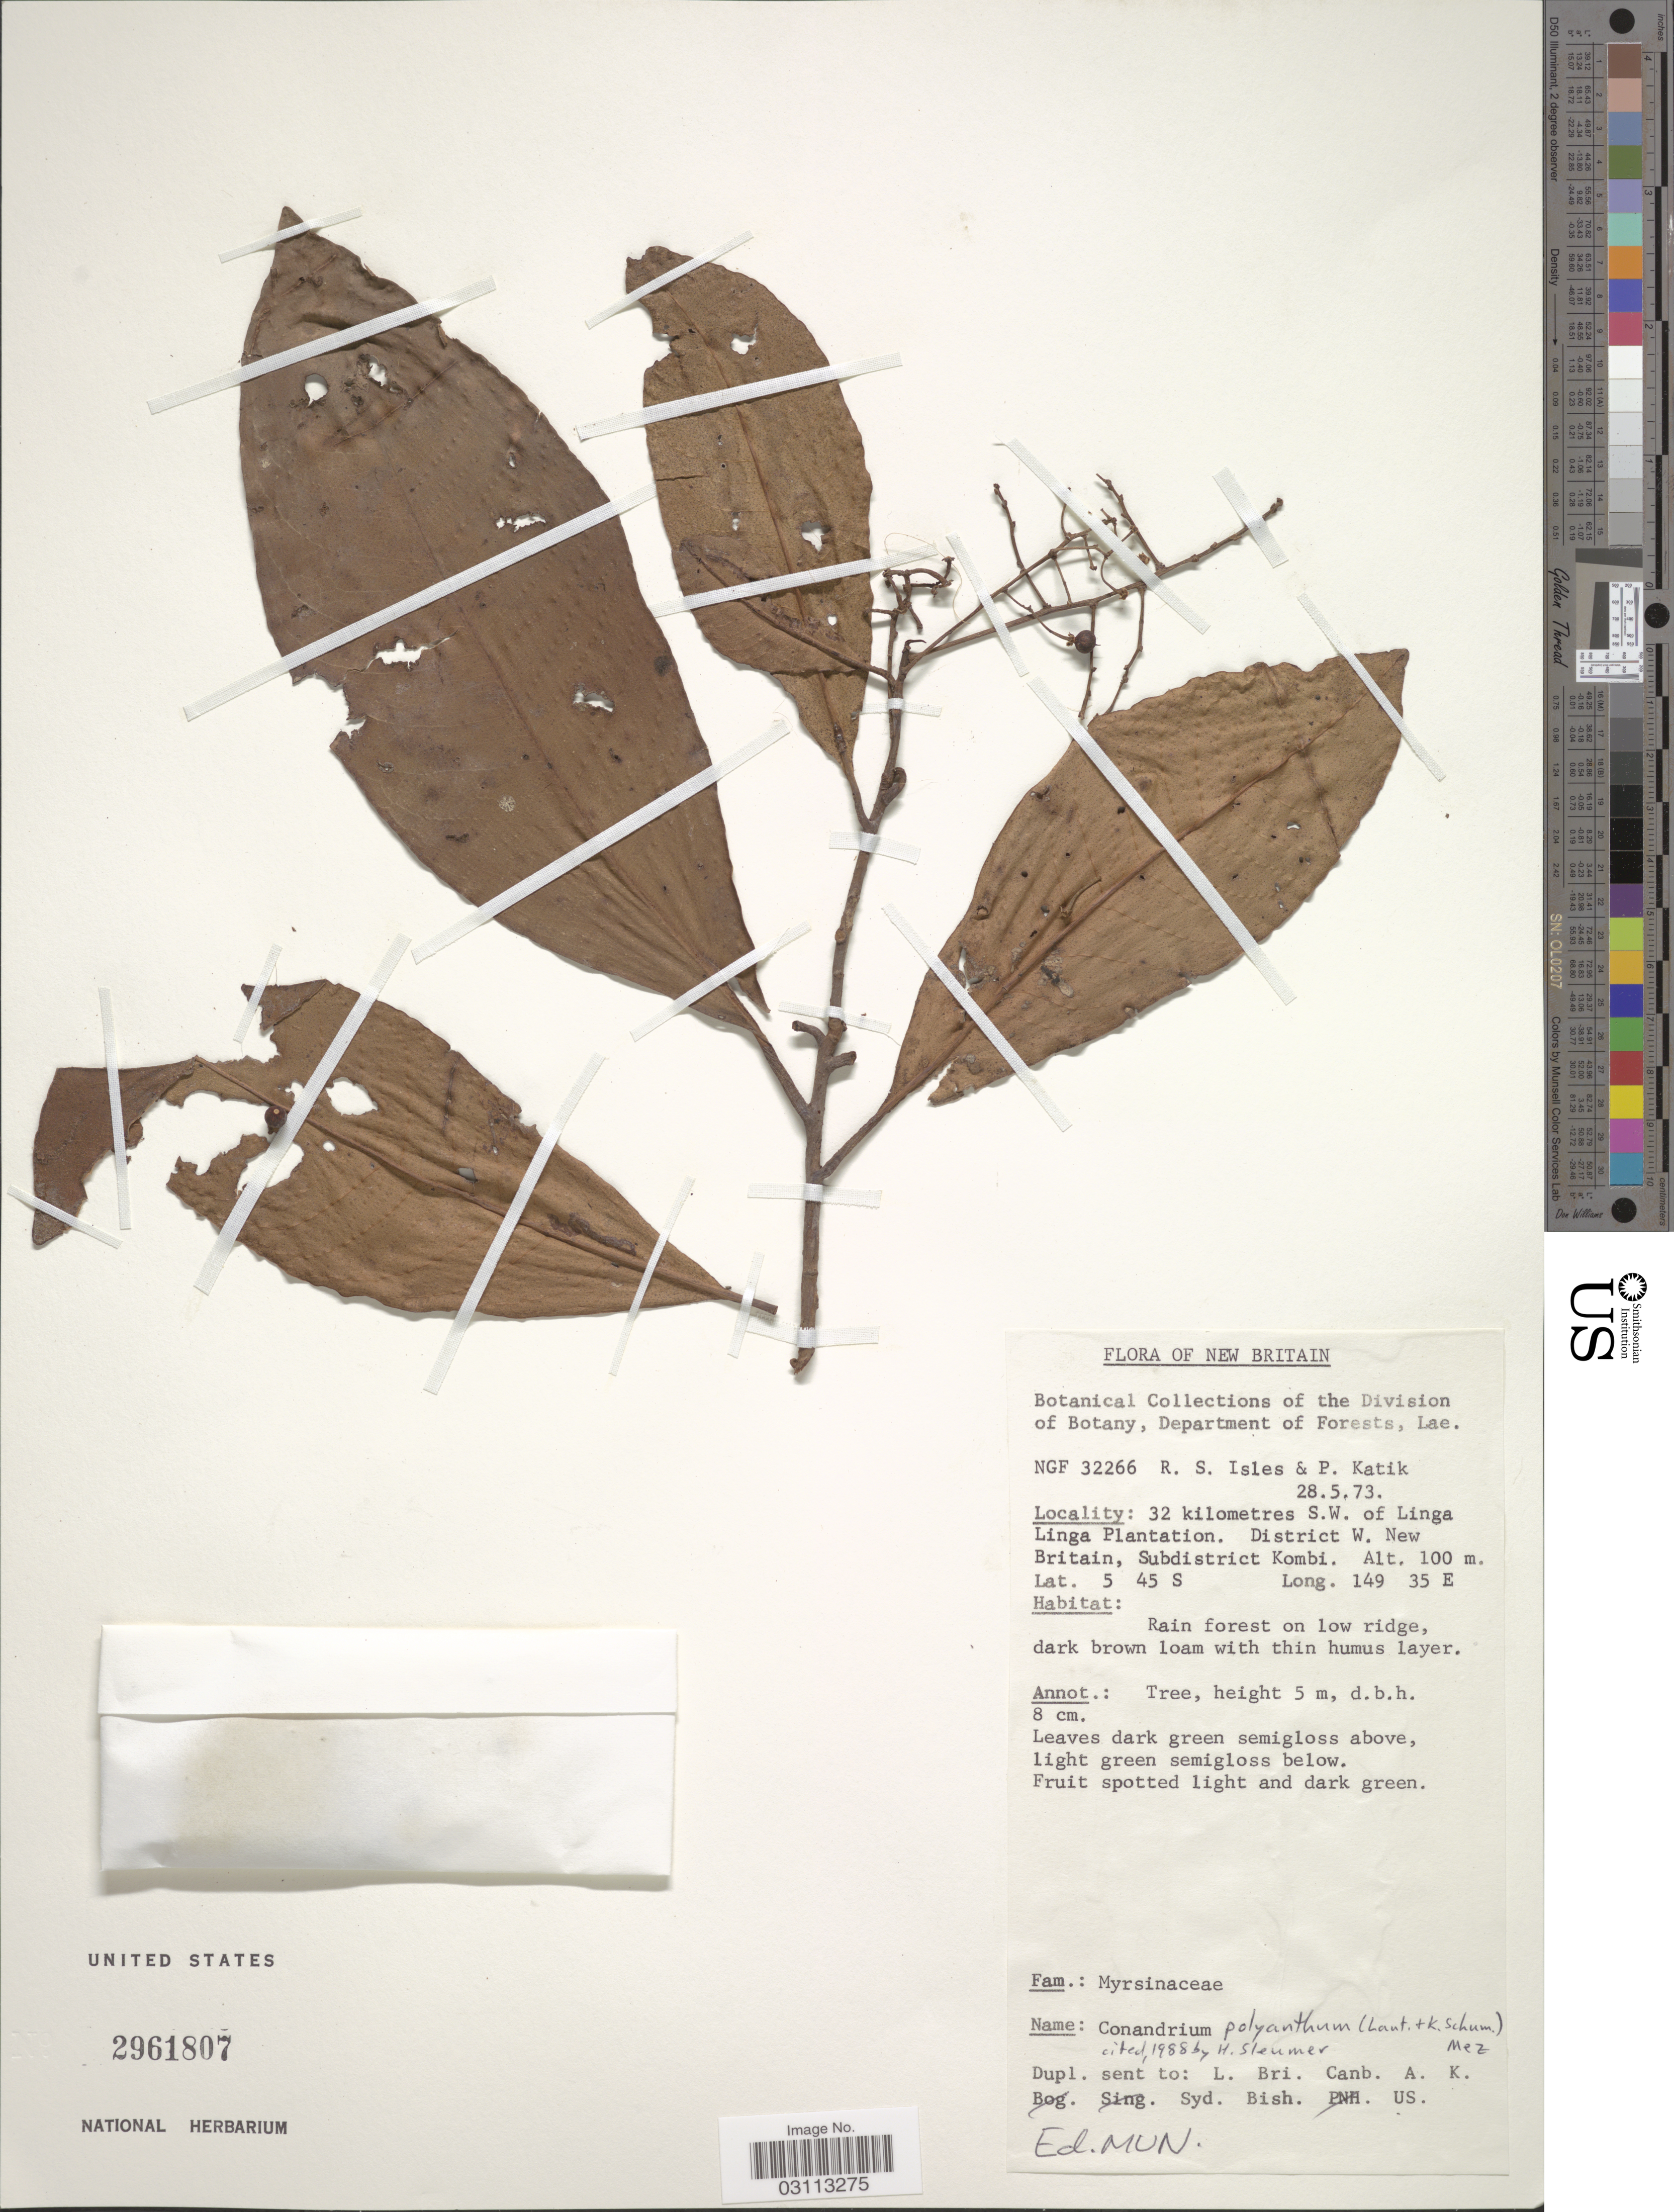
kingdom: Plantae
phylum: Tracheophyta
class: Magnoliopsida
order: Ericales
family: Primulaceae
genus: Conandrium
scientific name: Conandrium polyanthum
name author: (Lauterb. & K. Schum.) Mez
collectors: R. Isles & P. Katik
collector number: NGF32266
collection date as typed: Transcribed d/m/y: 28/5/73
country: Papua New Guinea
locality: New Britain. 32 kilometres S.W. of Linga Linga Plantation. District W. New Britain, Subdistrict Kombi.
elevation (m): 100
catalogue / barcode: US 2961807